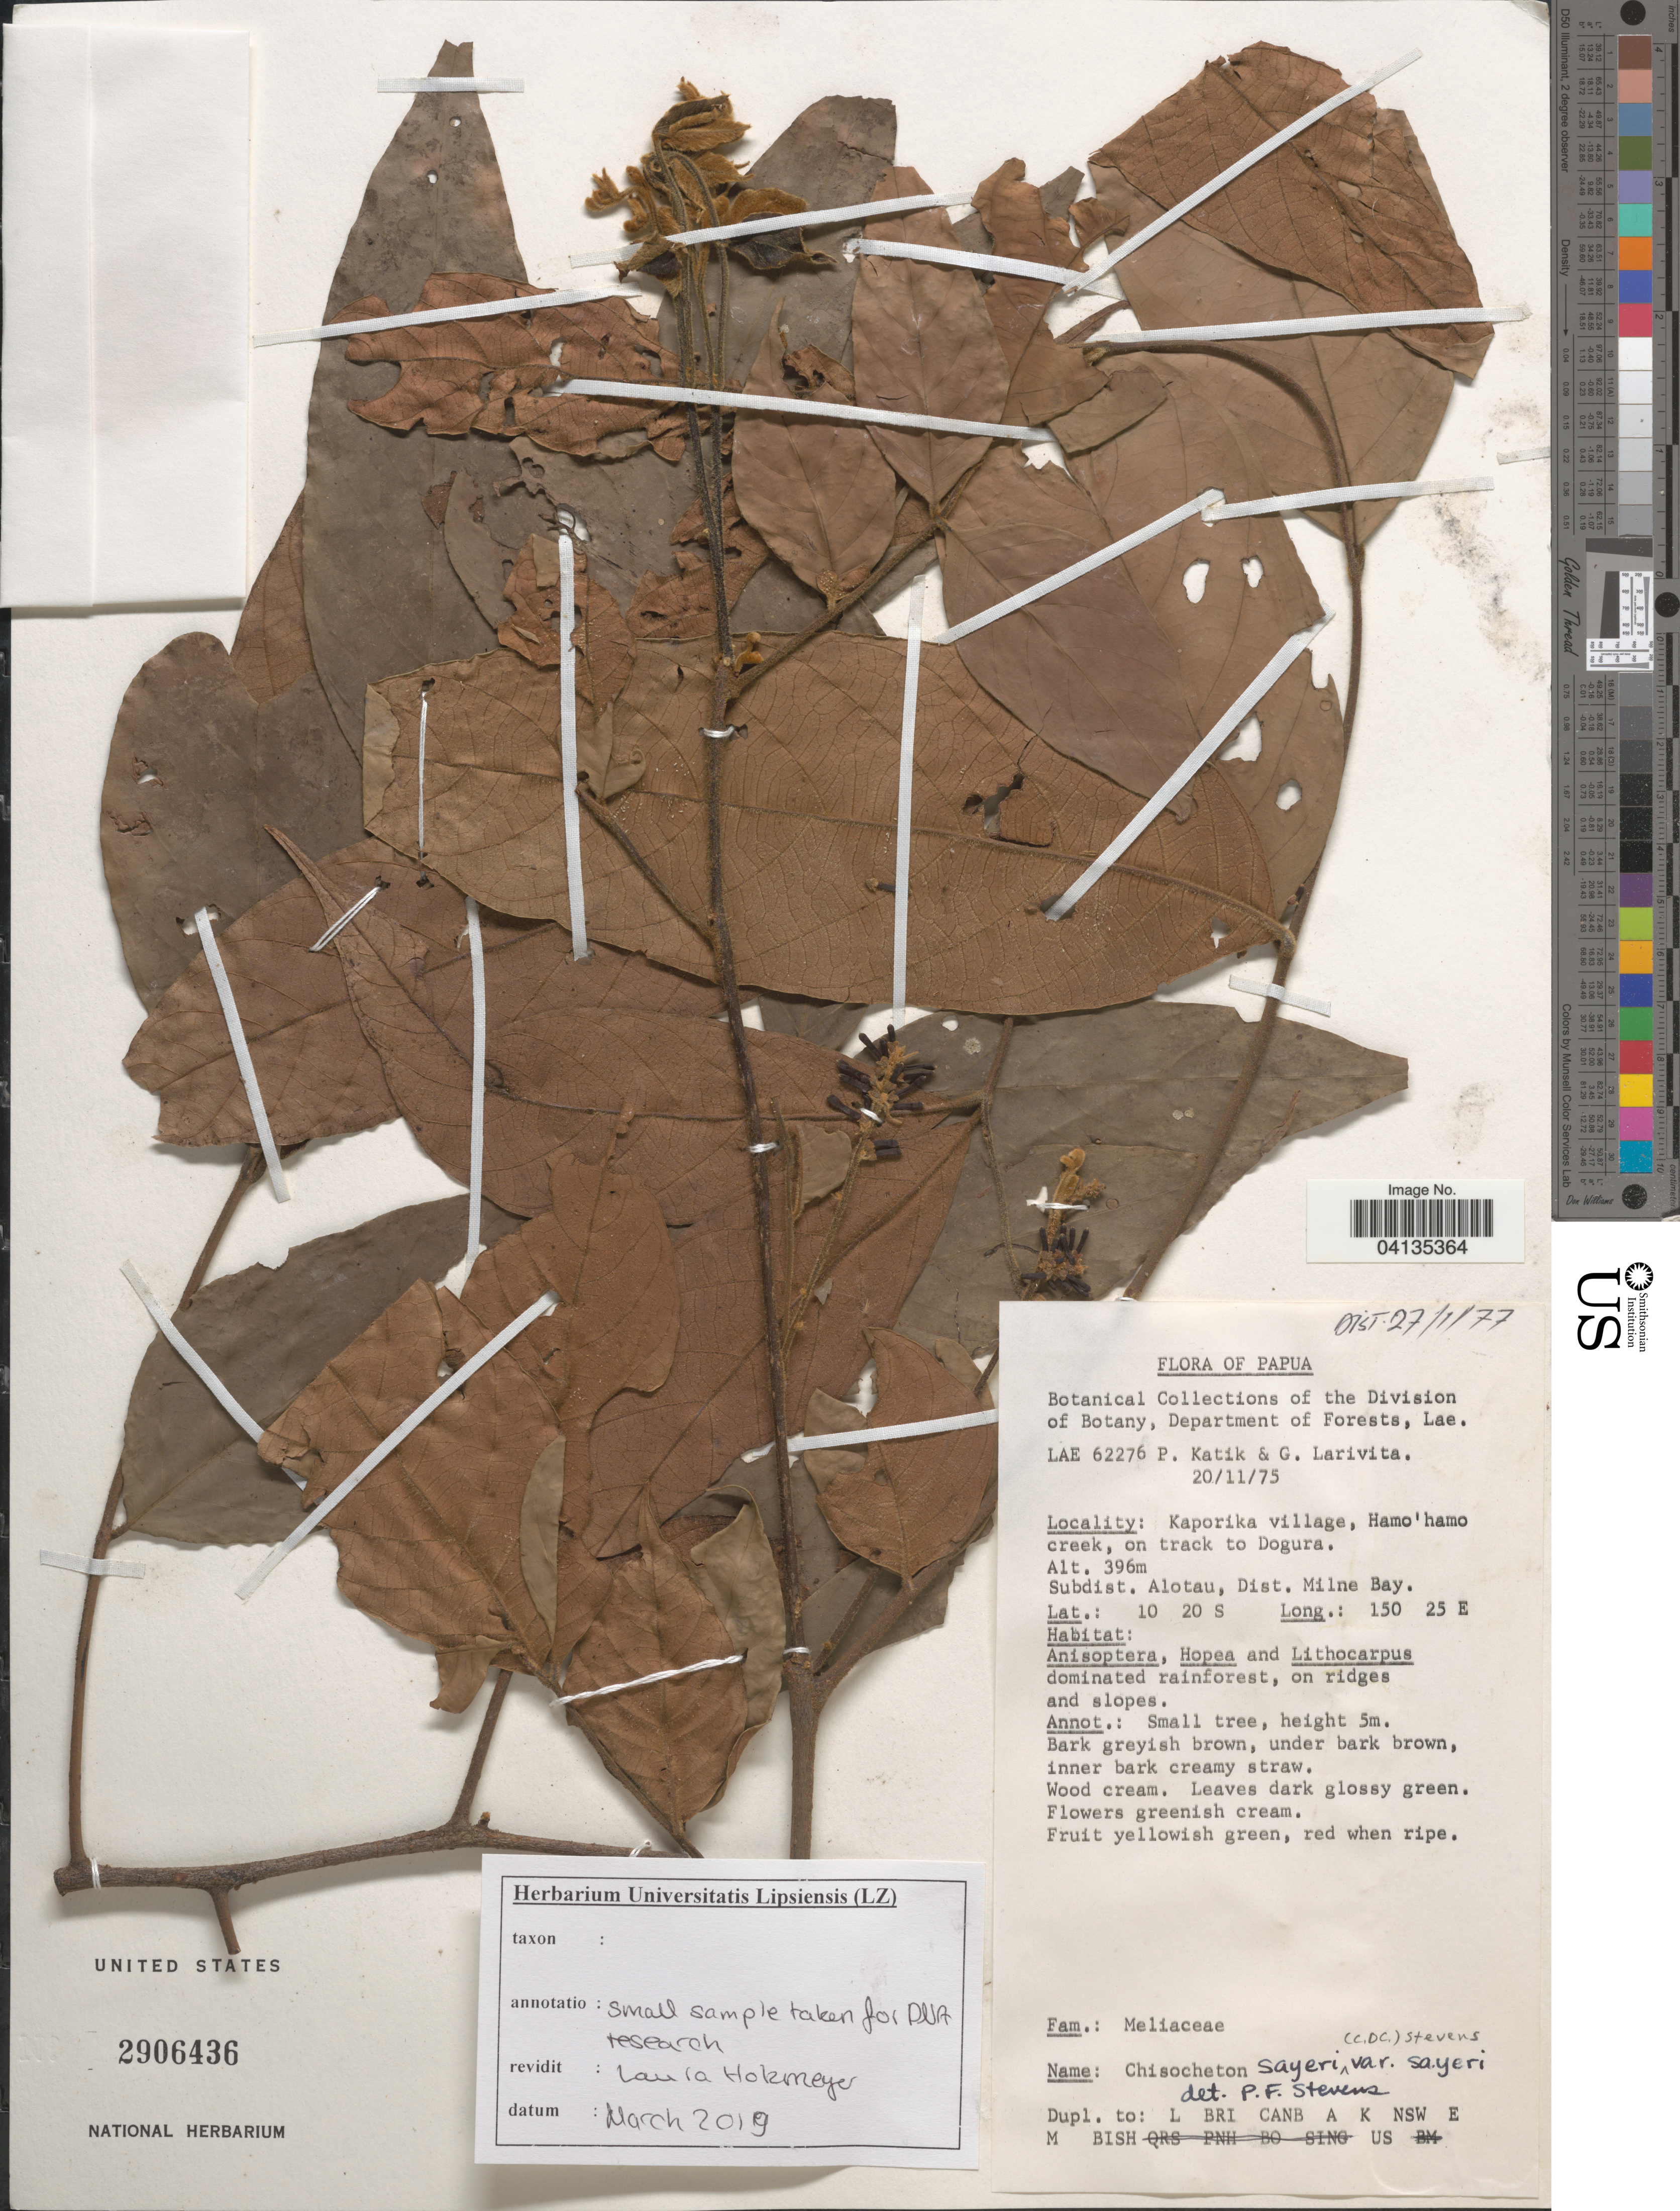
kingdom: Plantae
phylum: Tracheophyta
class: Magnoliopsida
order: Sapindales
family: Meliaceae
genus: Chisocheton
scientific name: Chisocheton sayeri var. sayeri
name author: (C. DC.) P.F. Stevens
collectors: P. Katik & G. Larivita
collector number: LAE62276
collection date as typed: Transcribed d/m/y: 20/11/75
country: Papua New Guinea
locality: Papua. Kaporika village, Hamo'hamo creek, on track to Dogura. Subdist. Alotau, Dist. Milne Bay.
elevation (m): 396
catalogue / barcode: US 2906436